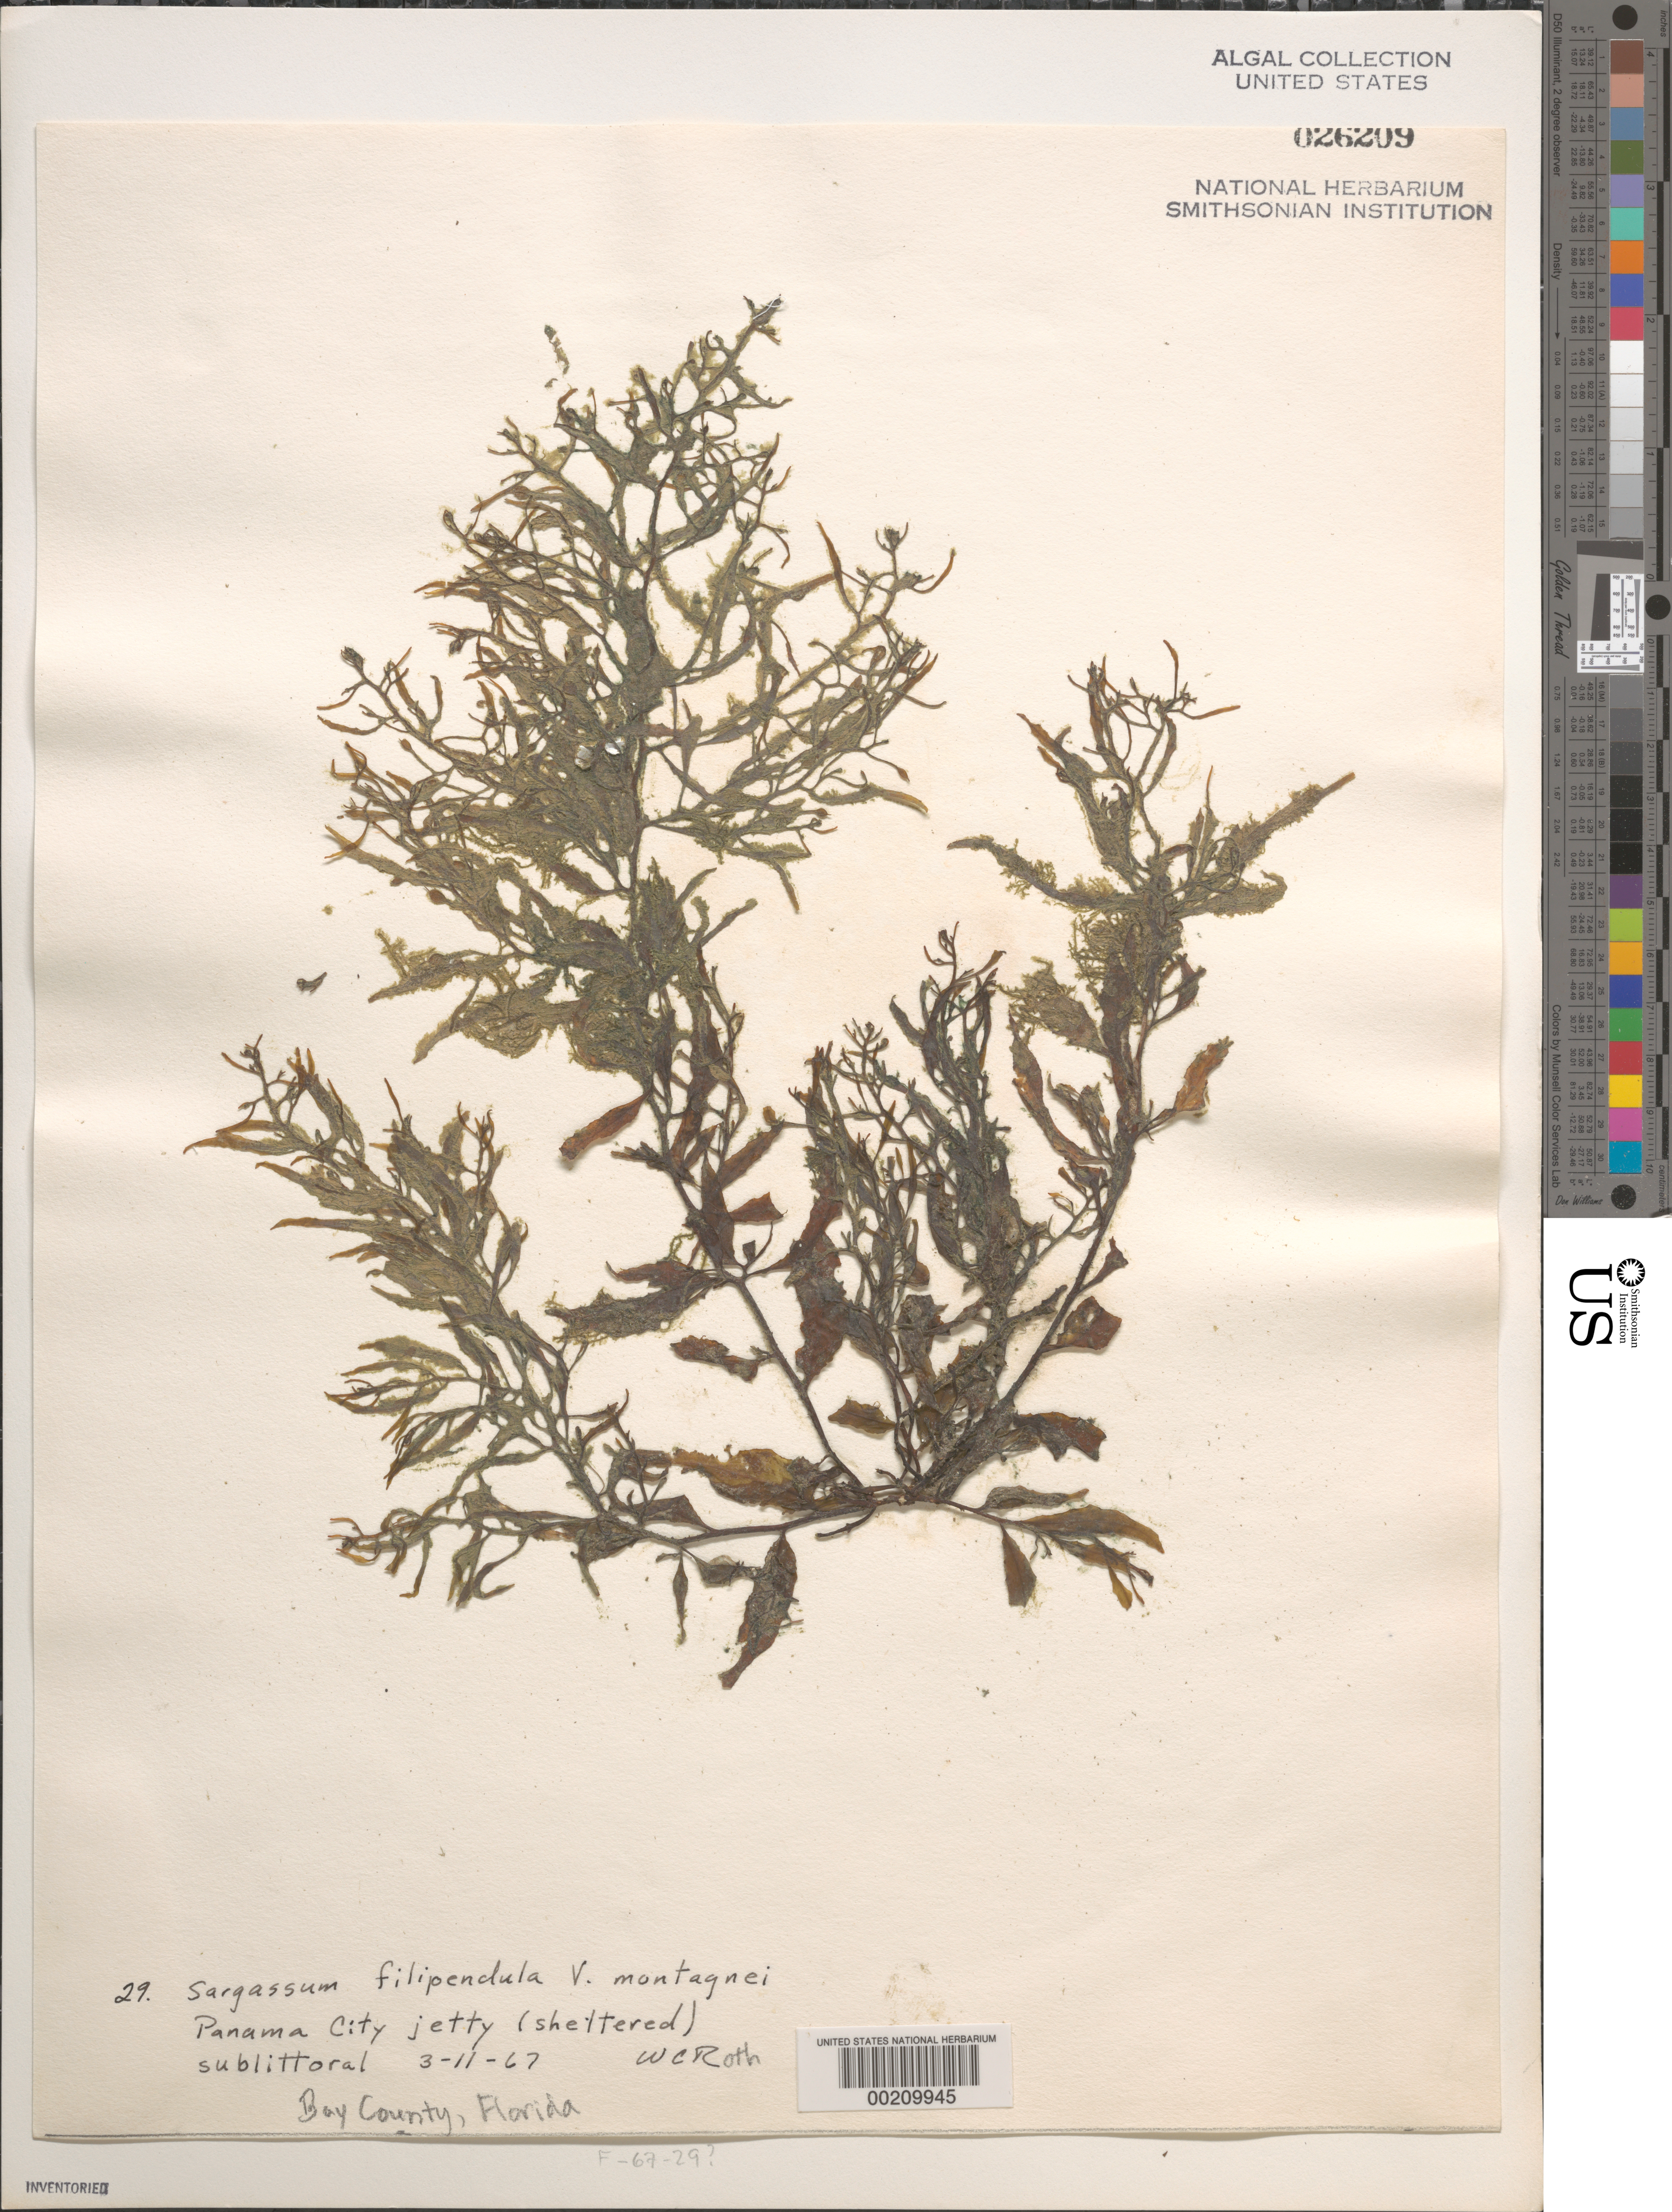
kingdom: Chromista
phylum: Ochrophyta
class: Phaeophyceae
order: Fucales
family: Sargassaceae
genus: Sargassum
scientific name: Sargassum filipendula var. montagnei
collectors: W. C. Roth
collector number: F-67-29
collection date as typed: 11 Mar 1967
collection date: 1967-03-11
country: United States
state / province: Florida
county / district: Bay County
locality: Panama City jetty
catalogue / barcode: US 26209